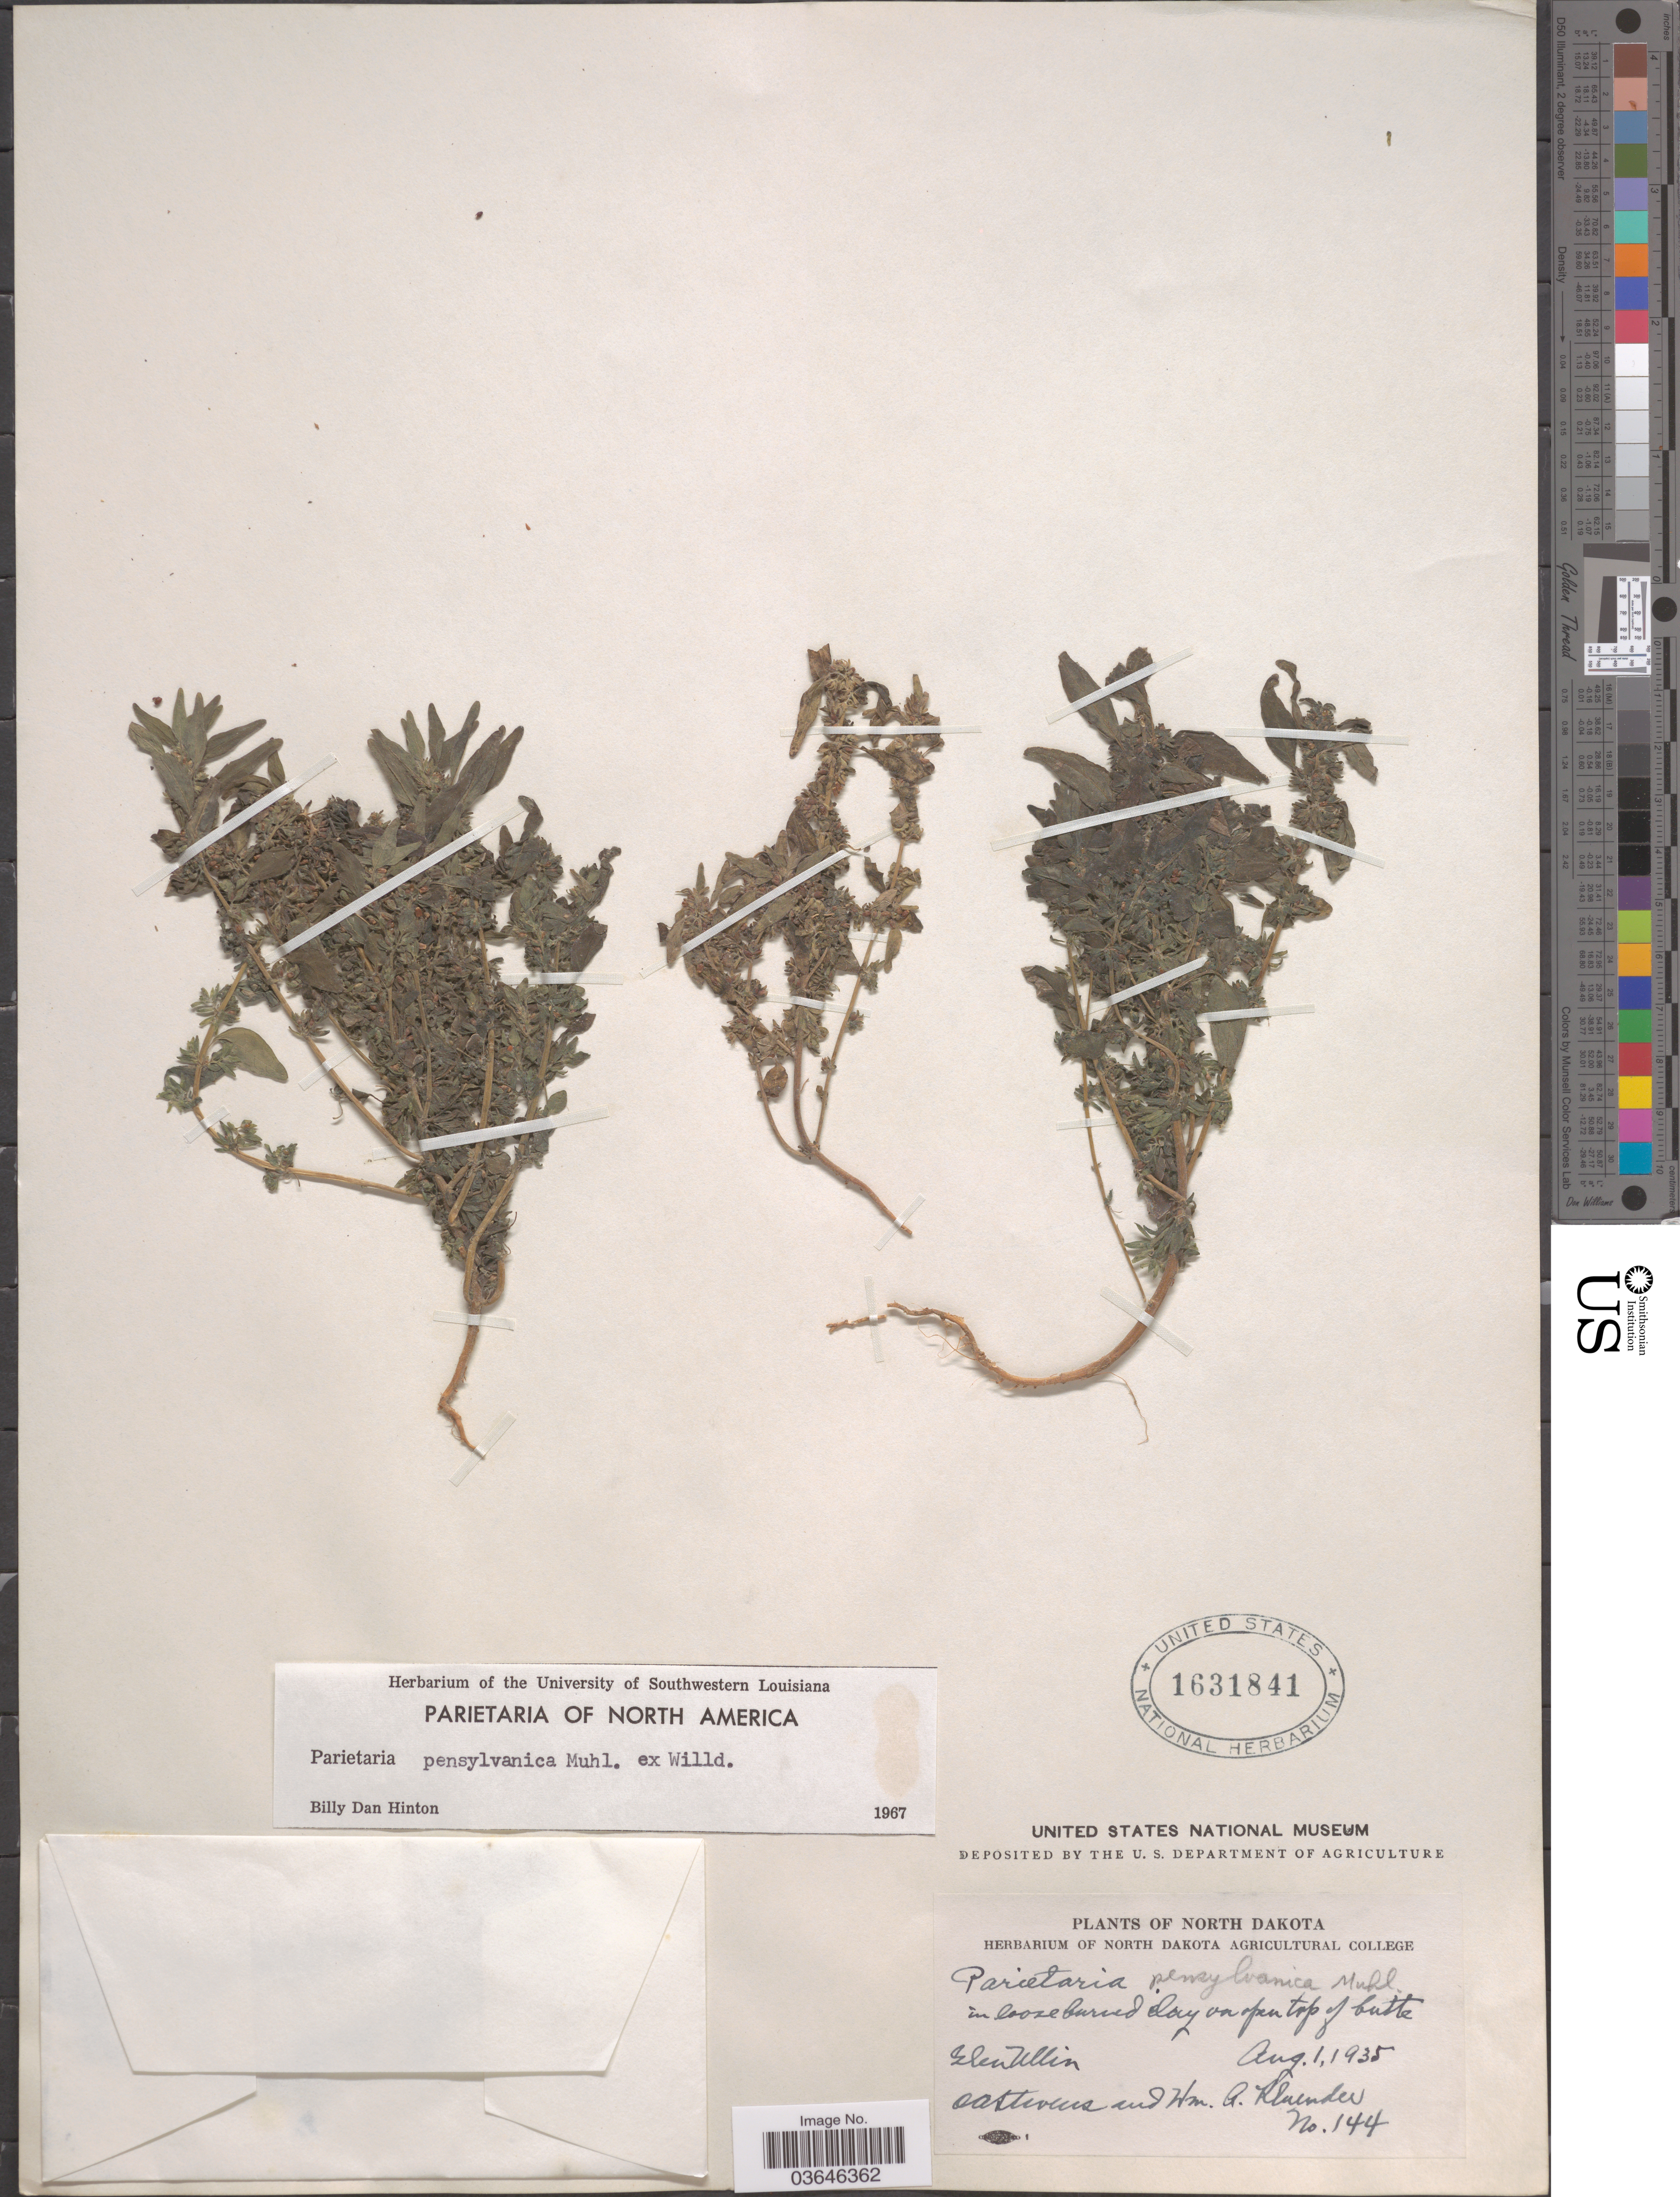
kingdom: Plantae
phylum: Tracheophyta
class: Magnoliopsida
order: Rosales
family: Urticaceae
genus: Parietaria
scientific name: Parietaria pensylvanica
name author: Muhl. ex Willd.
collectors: O. A. Stevens & W. Kluender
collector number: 144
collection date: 1935-08-01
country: United States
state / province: North Dakota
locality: Glen Ullin.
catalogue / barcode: US 1631841